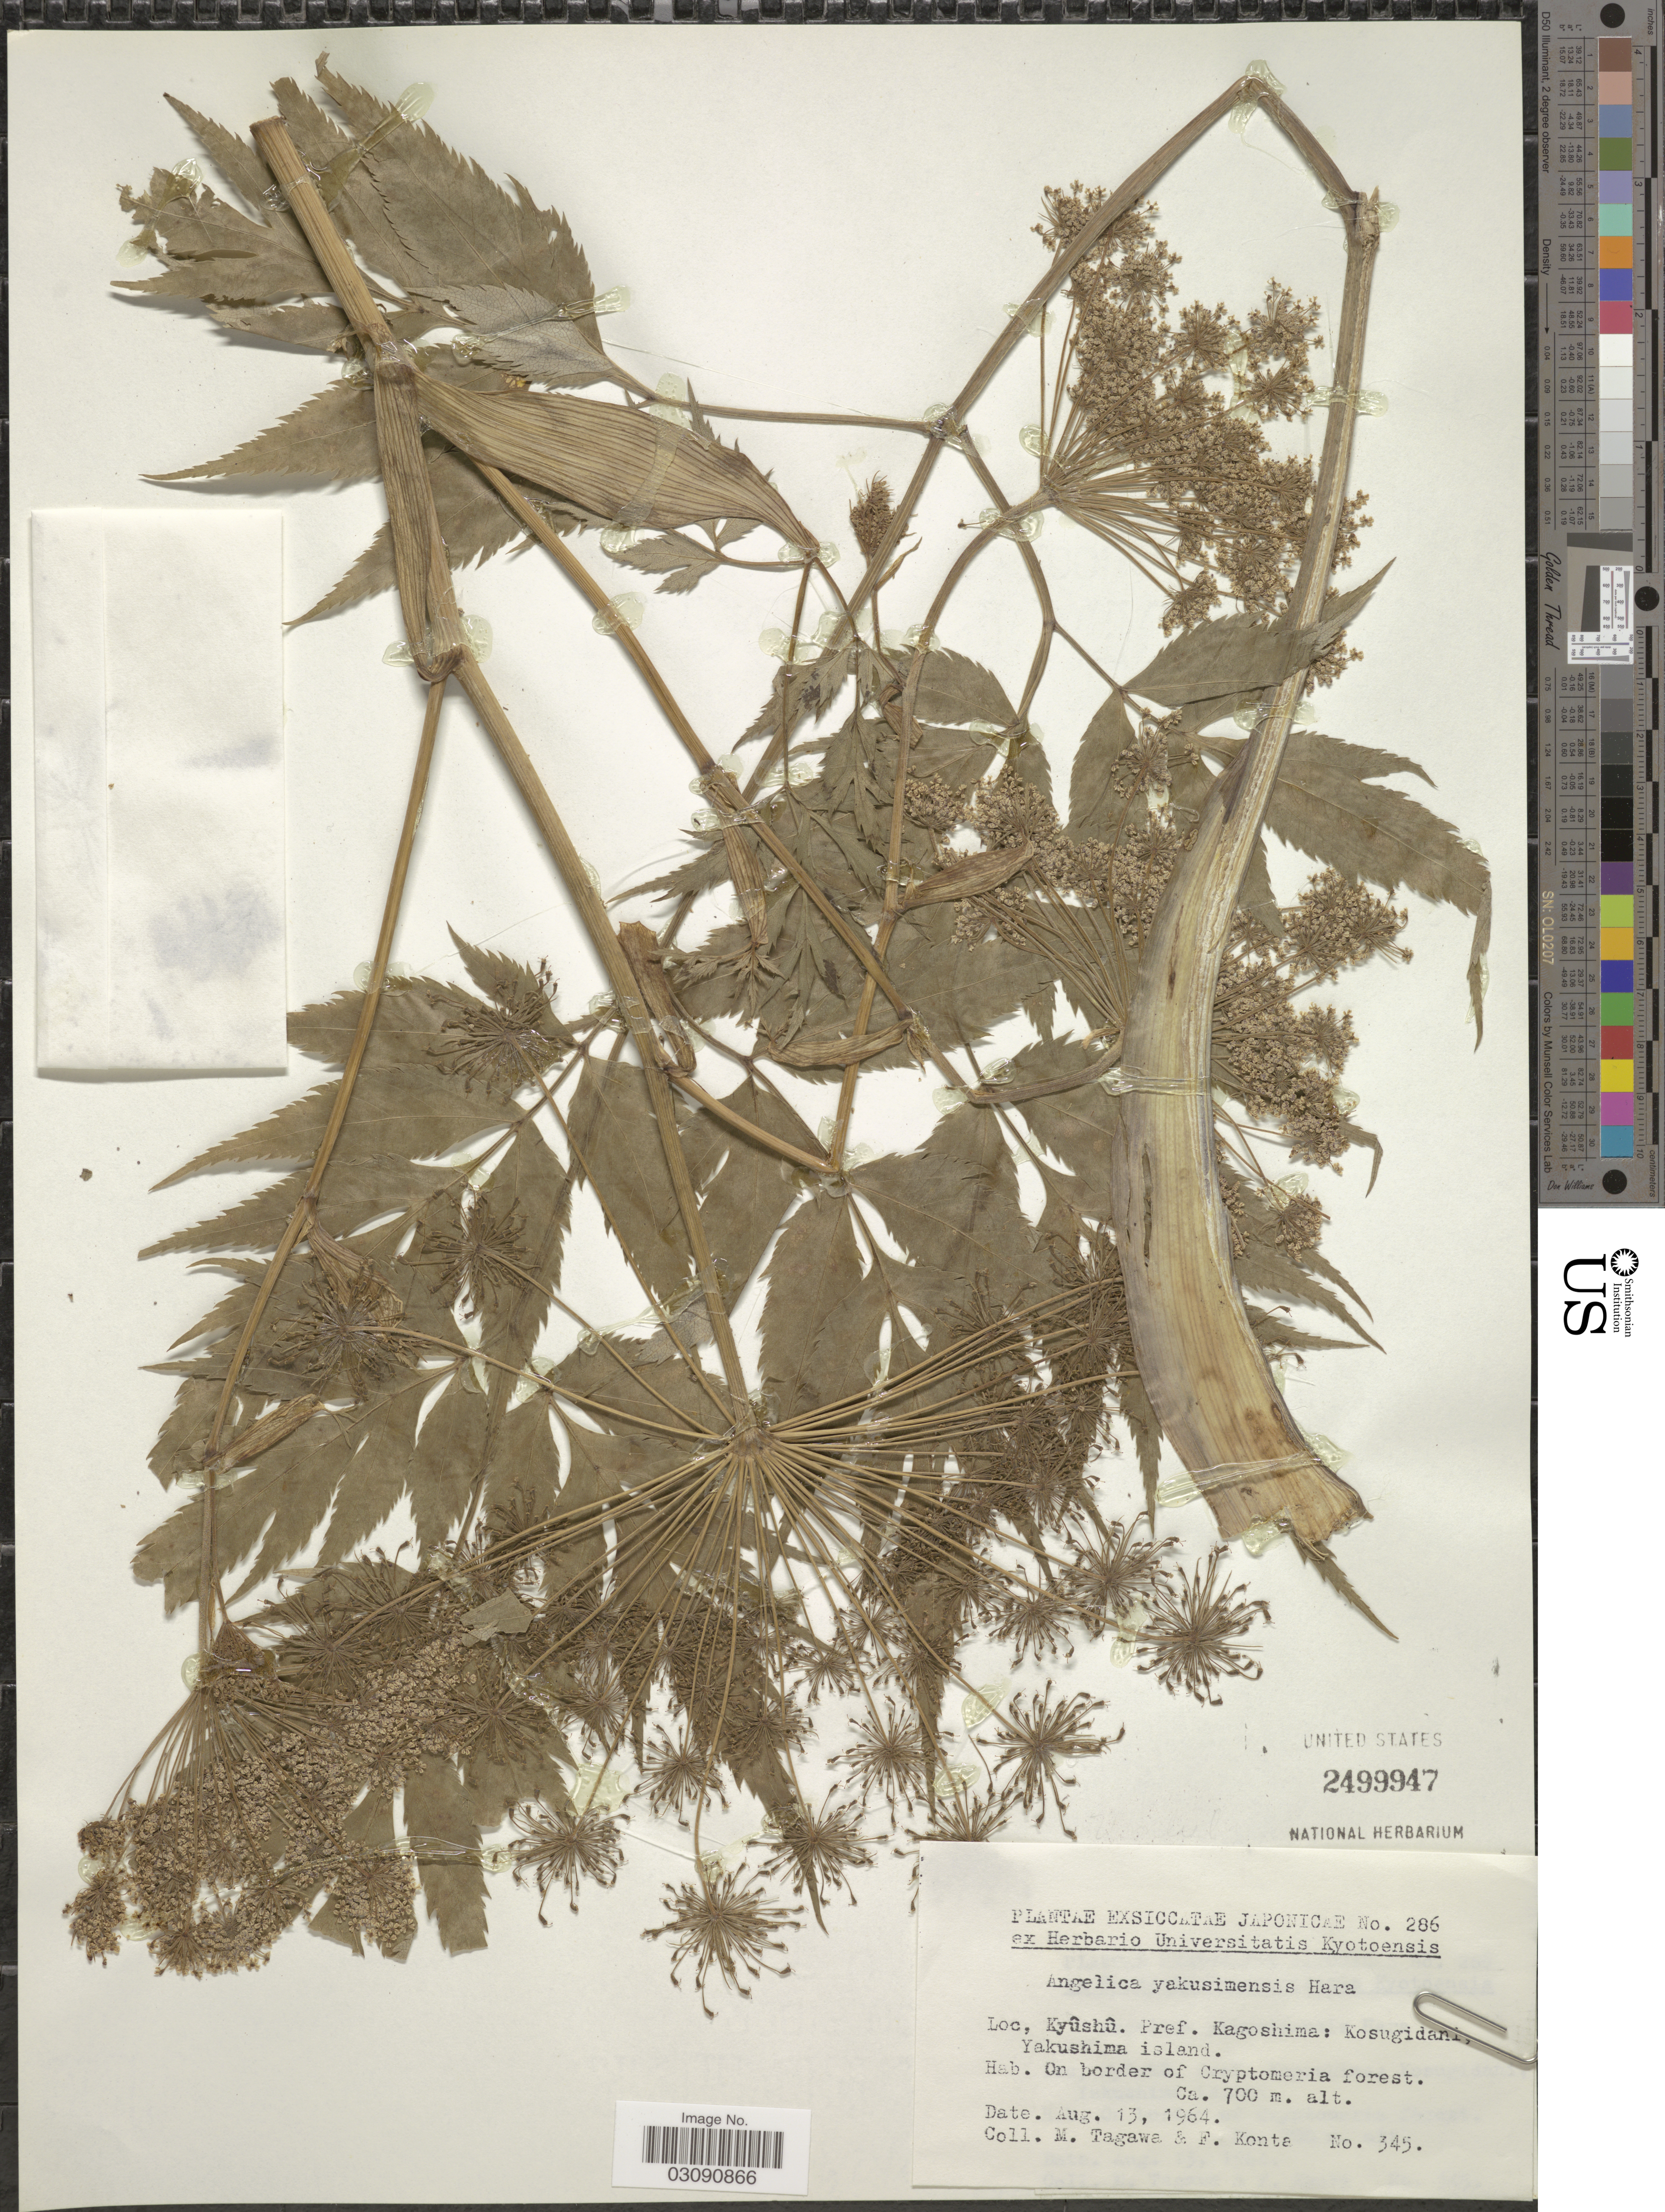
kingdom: Plantae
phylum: Tracheophyta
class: Magnoliopsida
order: Apiales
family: Apiaceae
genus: Angelica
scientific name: Angelica yakusimensis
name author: H. Hara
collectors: M. Tagawa & F. Konta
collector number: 345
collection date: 1964-08-13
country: Japan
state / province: Kagosima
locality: Kyûshû. Pref. Kagoshima: Kosugidani, Yakushima island.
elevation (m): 700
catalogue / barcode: US 2499947